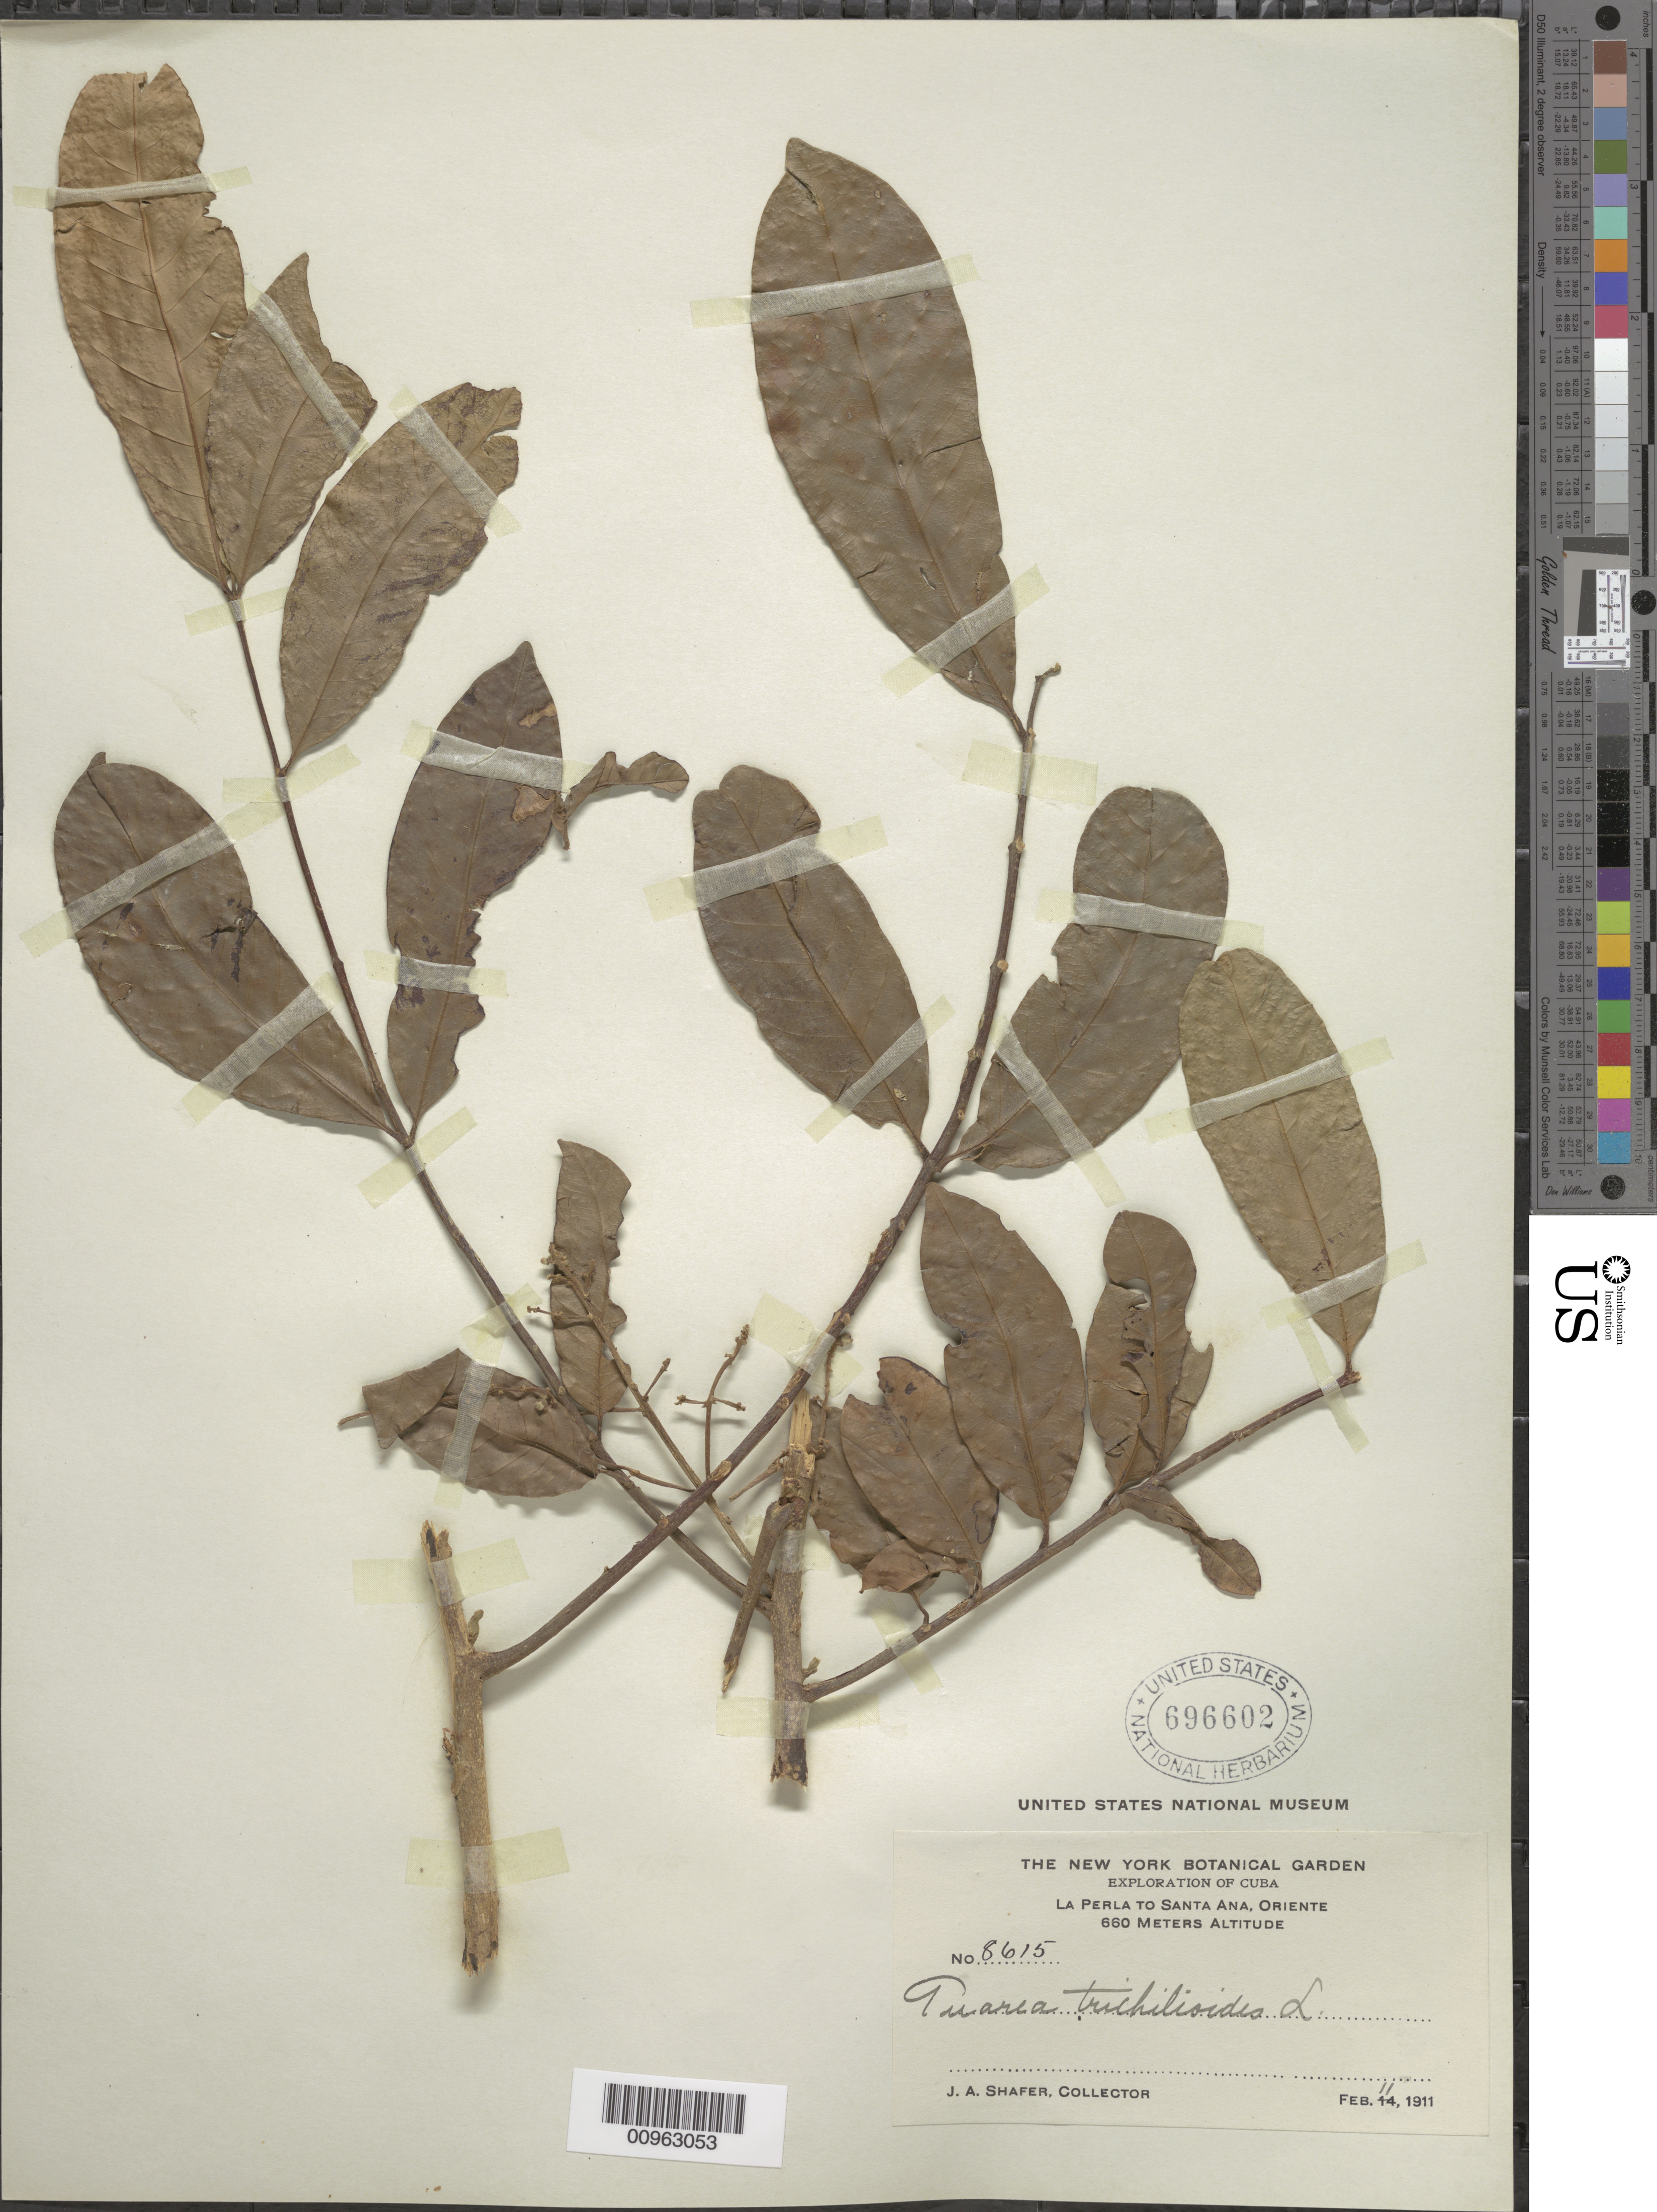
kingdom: Plantae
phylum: Tracheophyta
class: Magnoliopsida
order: Sapindales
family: Meliaceae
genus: Guarea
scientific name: Guarea guidonia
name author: (L.) Sleumer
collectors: J. A. Shafer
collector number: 8615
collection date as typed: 11 Feb 1911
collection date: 1911-02-11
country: Cuba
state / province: Oriente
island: Cuba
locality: La Perla to Santa Ana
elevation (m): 660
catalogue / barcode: US 696602